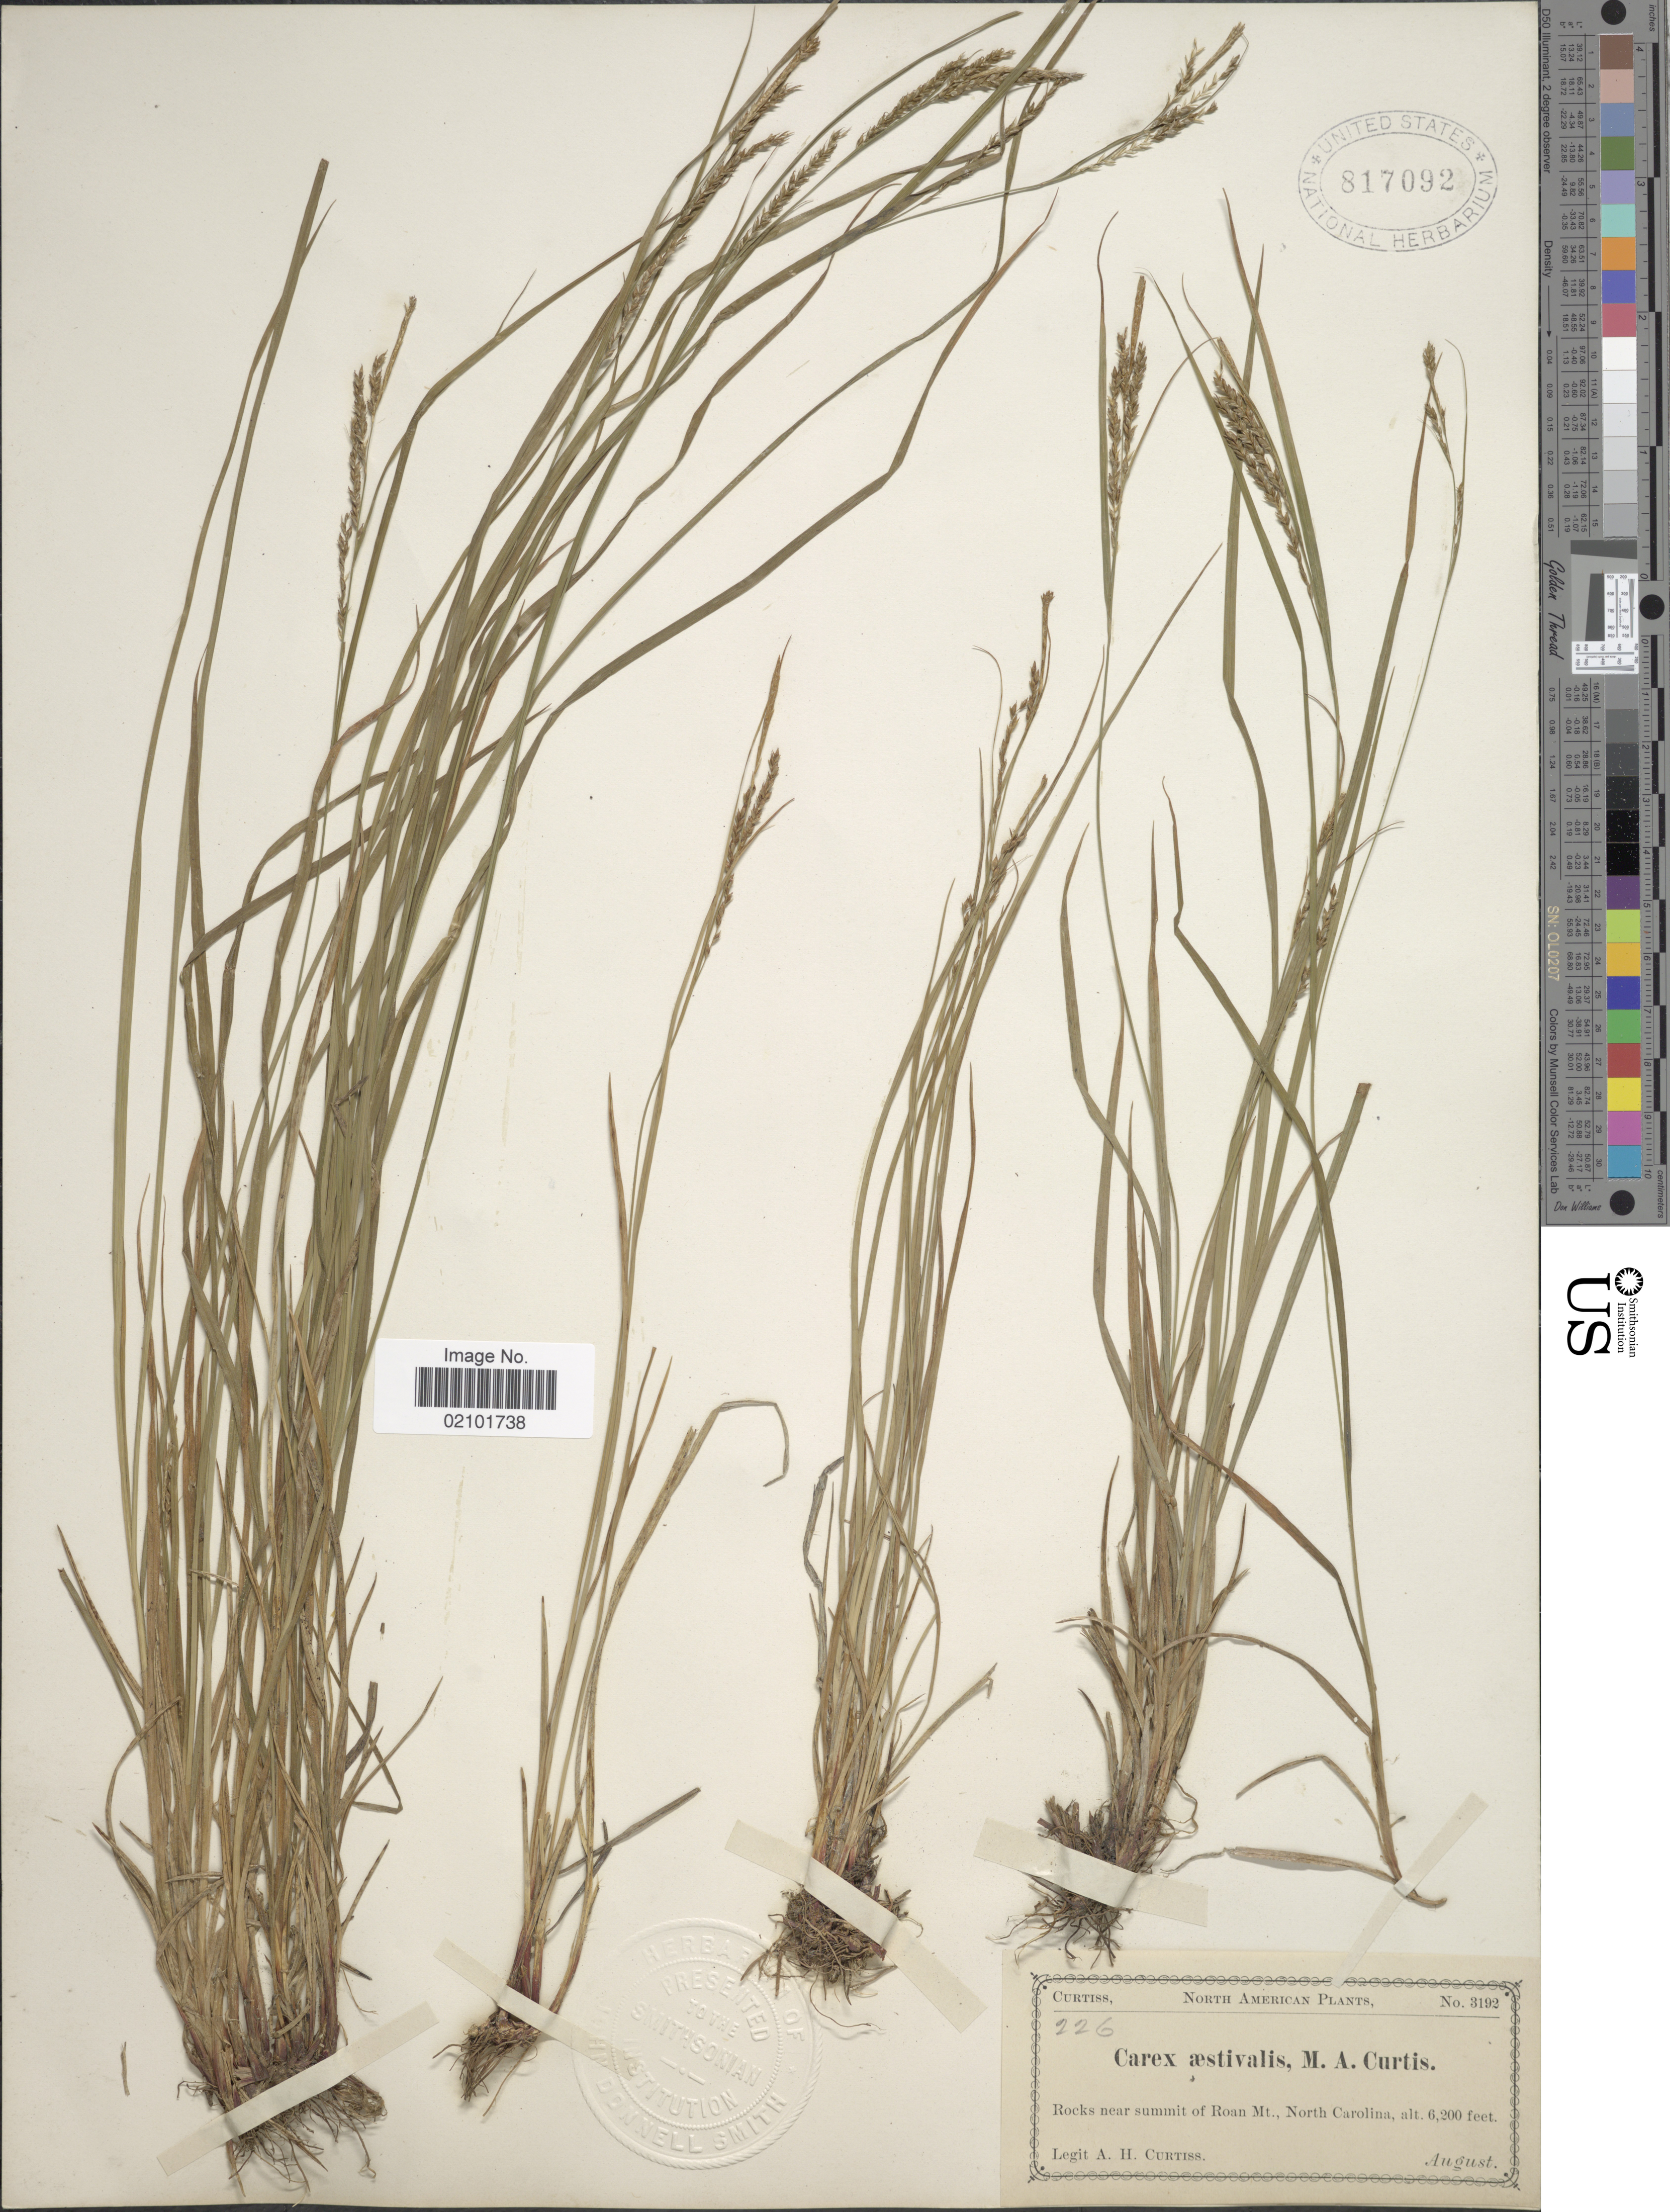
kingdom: Plantae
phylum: Tracheophyta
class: Liliopsida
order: Poales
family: Cyperaceae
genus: Carex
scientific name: Carex aestivalis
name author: M.A. Curtis ex A. Gray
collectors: A. H. Curtiss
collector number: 3192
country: United States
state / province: North Carolina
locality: Near summit of Roan Mt.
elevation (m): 1890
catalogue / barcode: US 817092